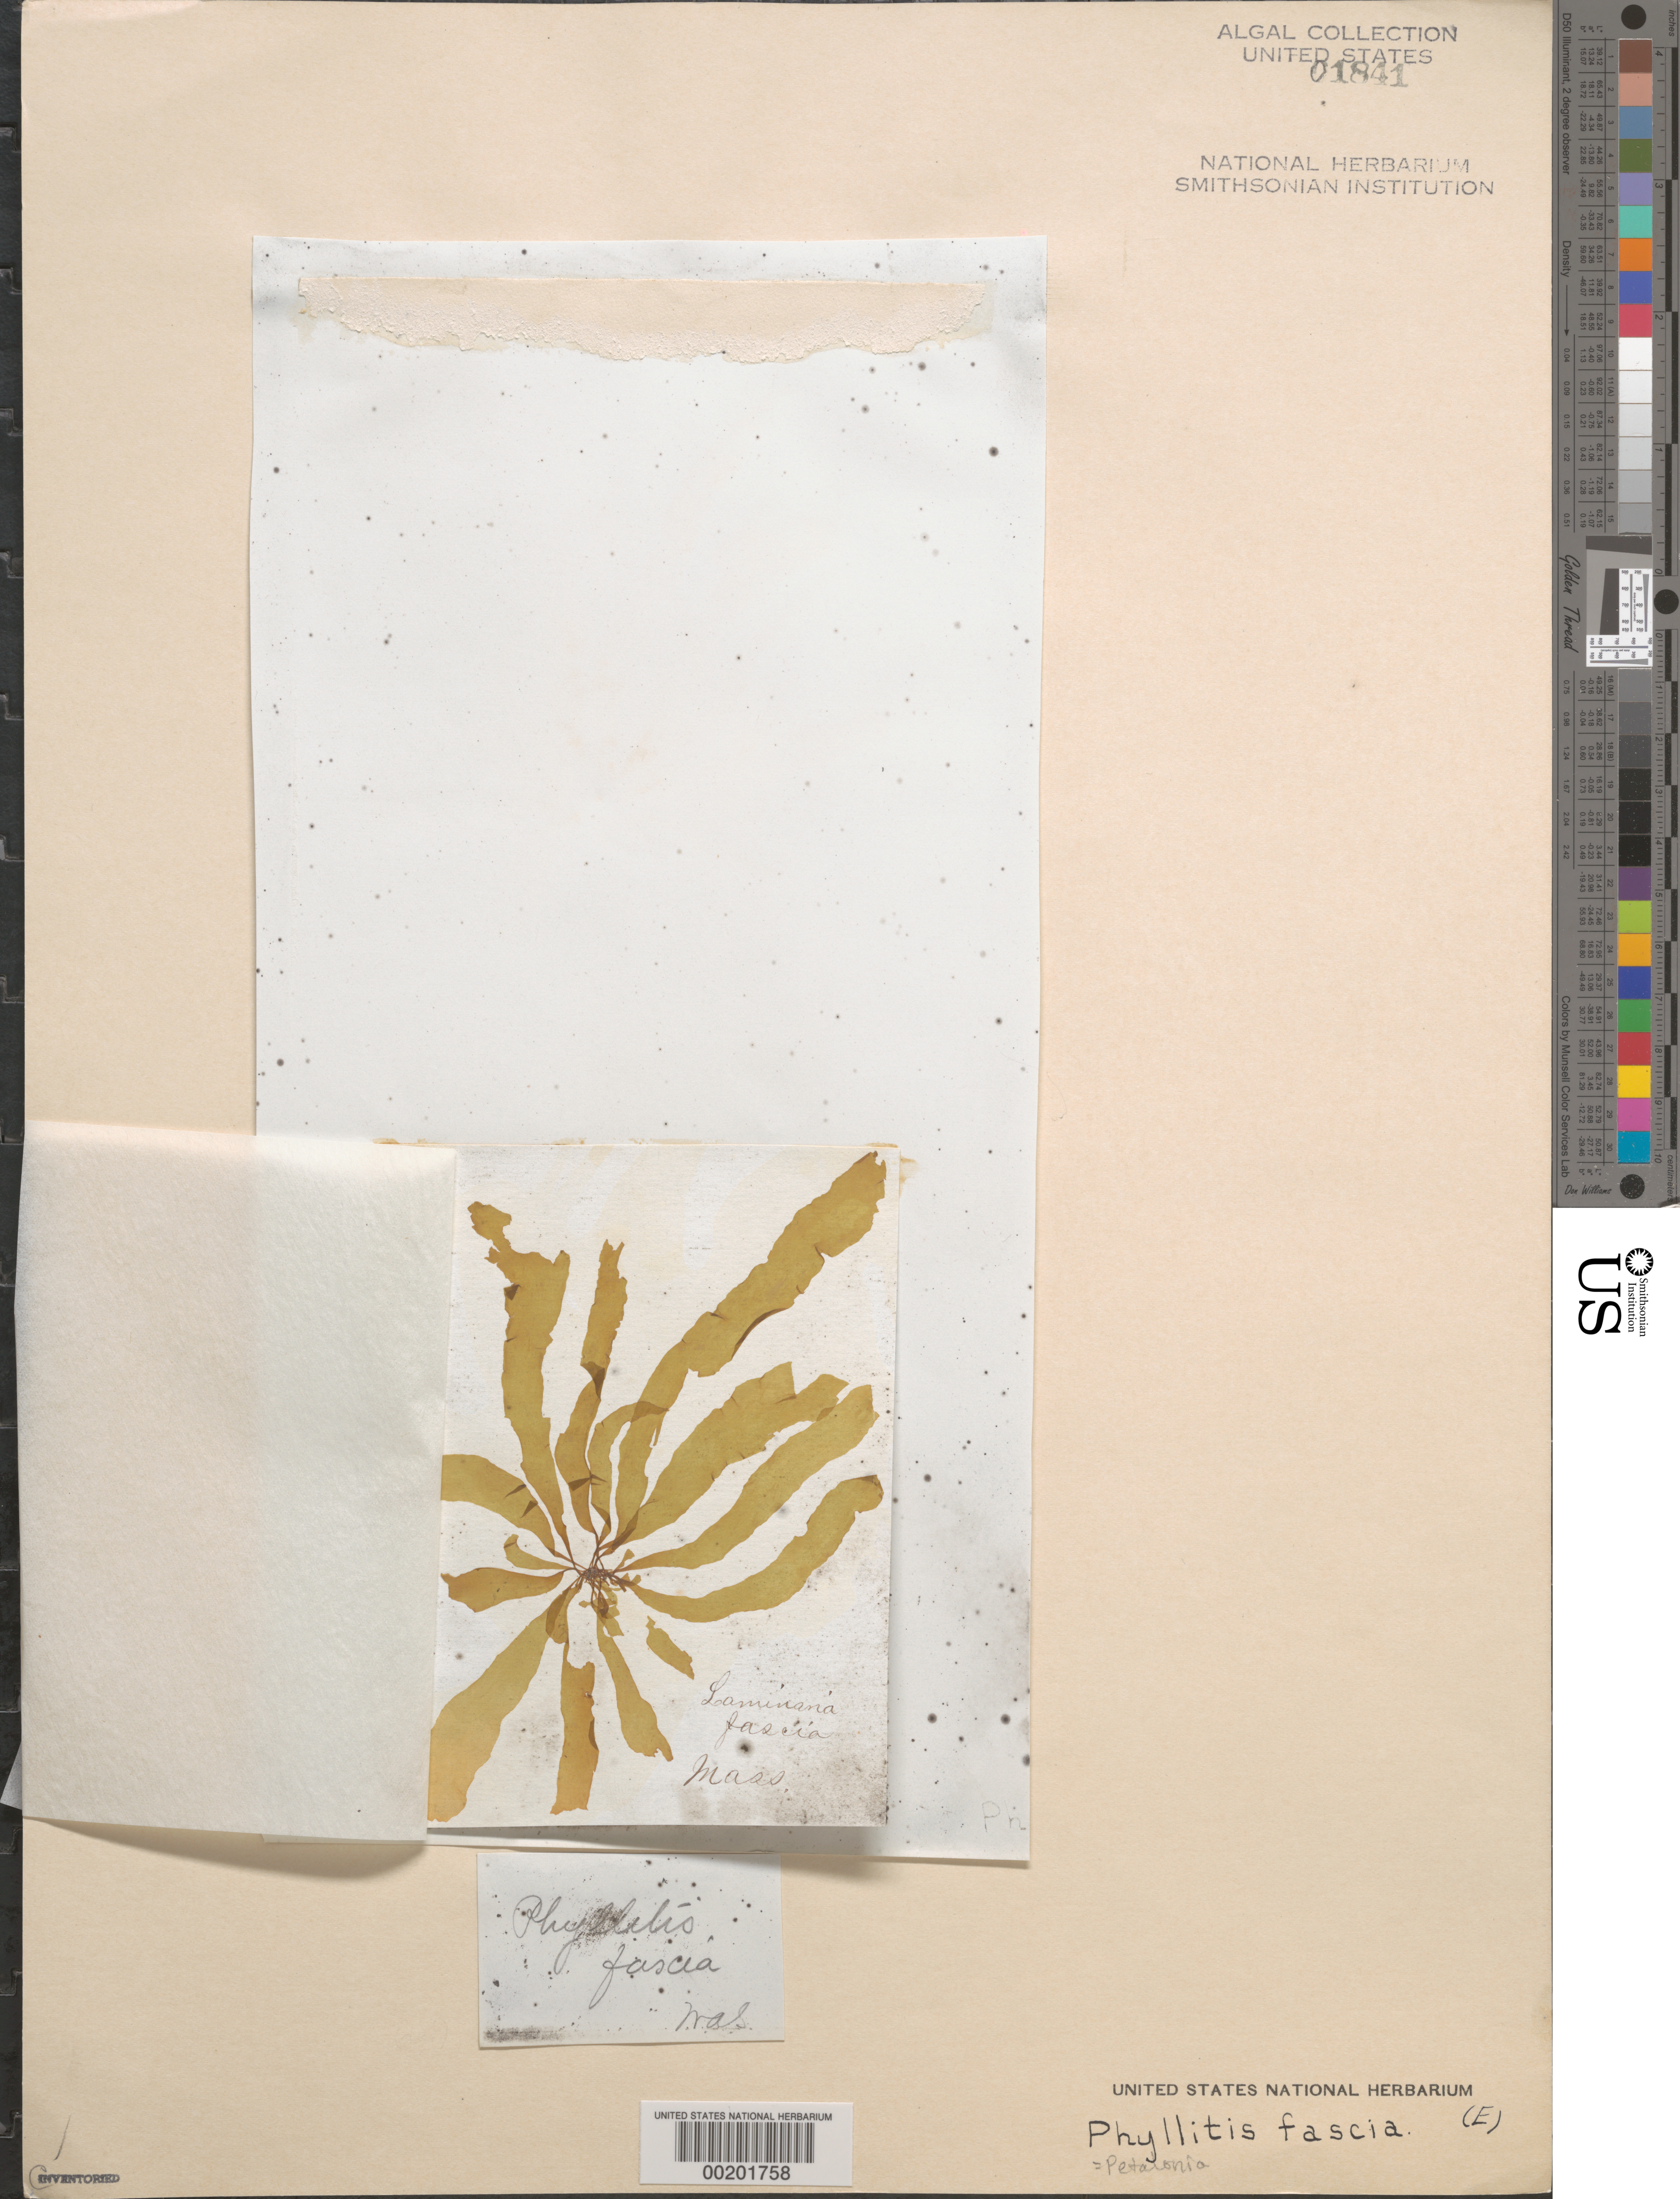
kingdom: Chromista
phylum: Ochrophyta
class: Phaeophyceae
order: Scytosiphonales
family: Scytosiphonaceae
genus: Petalonia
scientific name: Petalonia fascia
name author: (O.F. Müller) Kuntze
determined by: Setchell, William A.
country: United States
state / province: Massachusetts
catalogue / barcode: US 1841